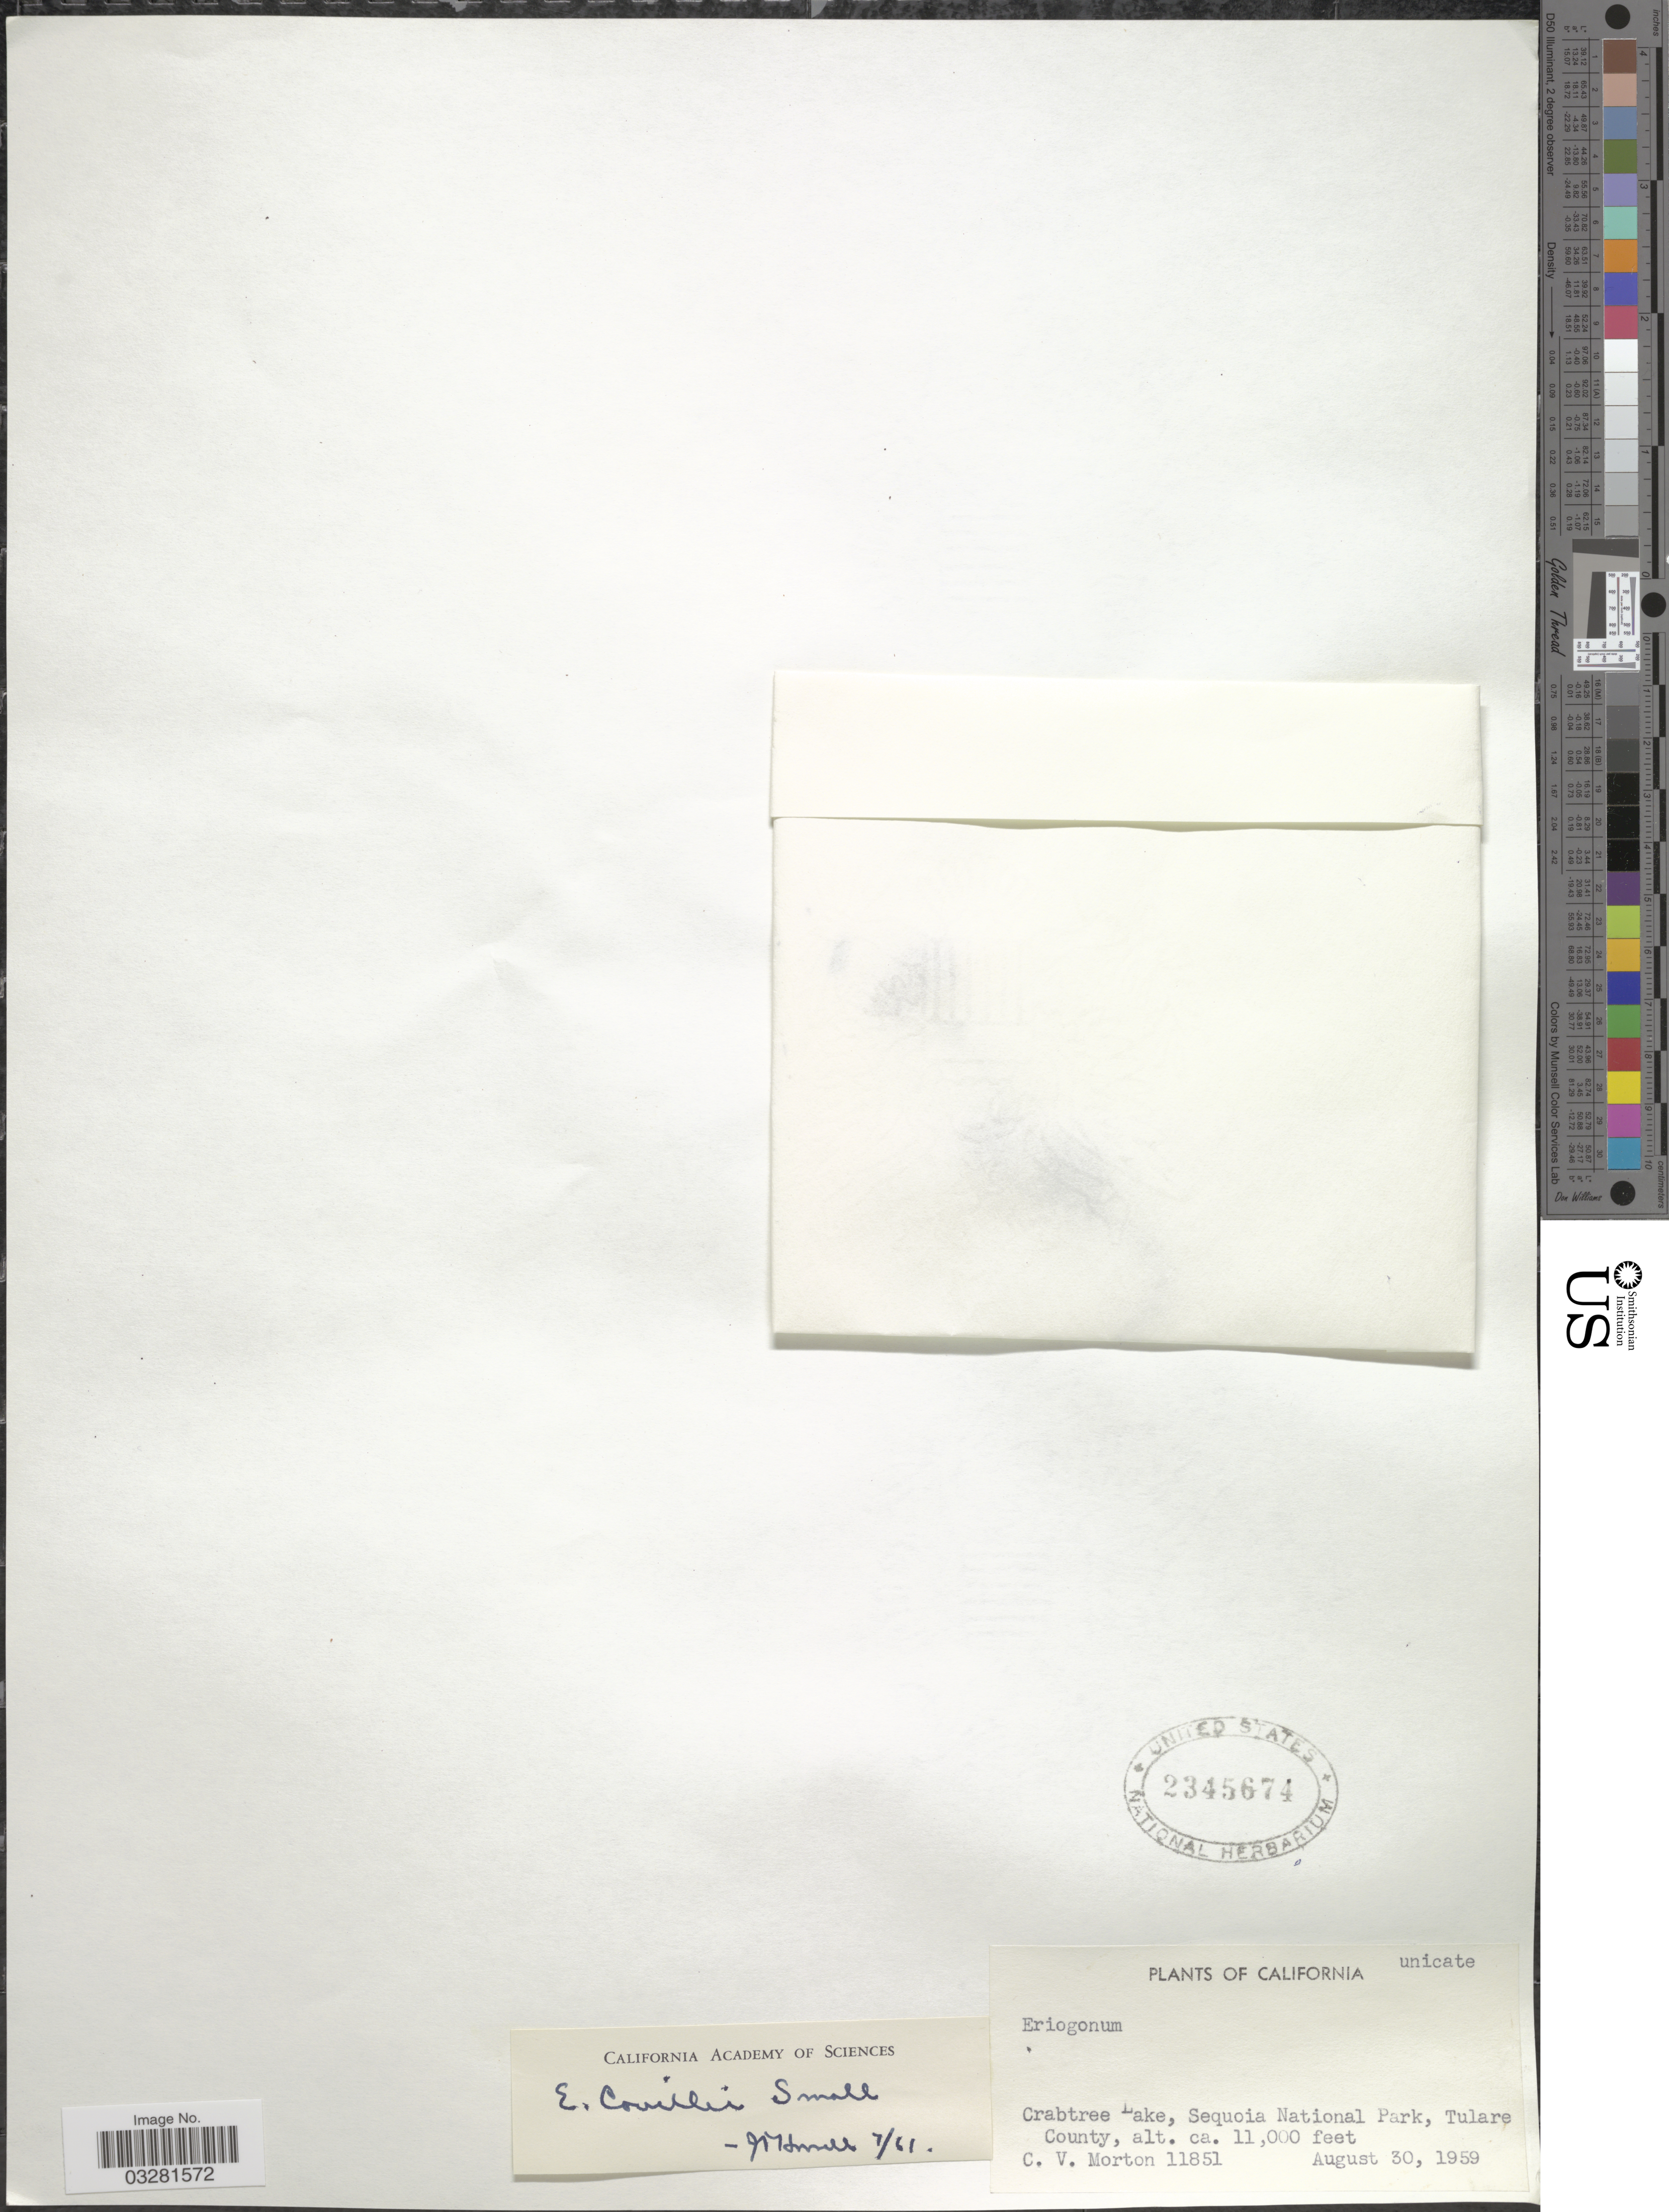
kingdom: Plantae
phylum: Tracheophyta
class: Magnoliopsida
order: Caryophyllales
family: Polygonaceae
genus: Eriogonum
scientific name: Eriogonum umbellatum var. covillei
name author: (Small) Reveal & Munz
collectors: C. V. Morton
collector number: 11851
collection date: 1959-08-30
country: United States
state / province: California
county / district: Tulare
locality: Crabtree Lake, Sequoia National Park, Tulare County.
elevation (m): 3353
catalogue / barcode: US 2345674